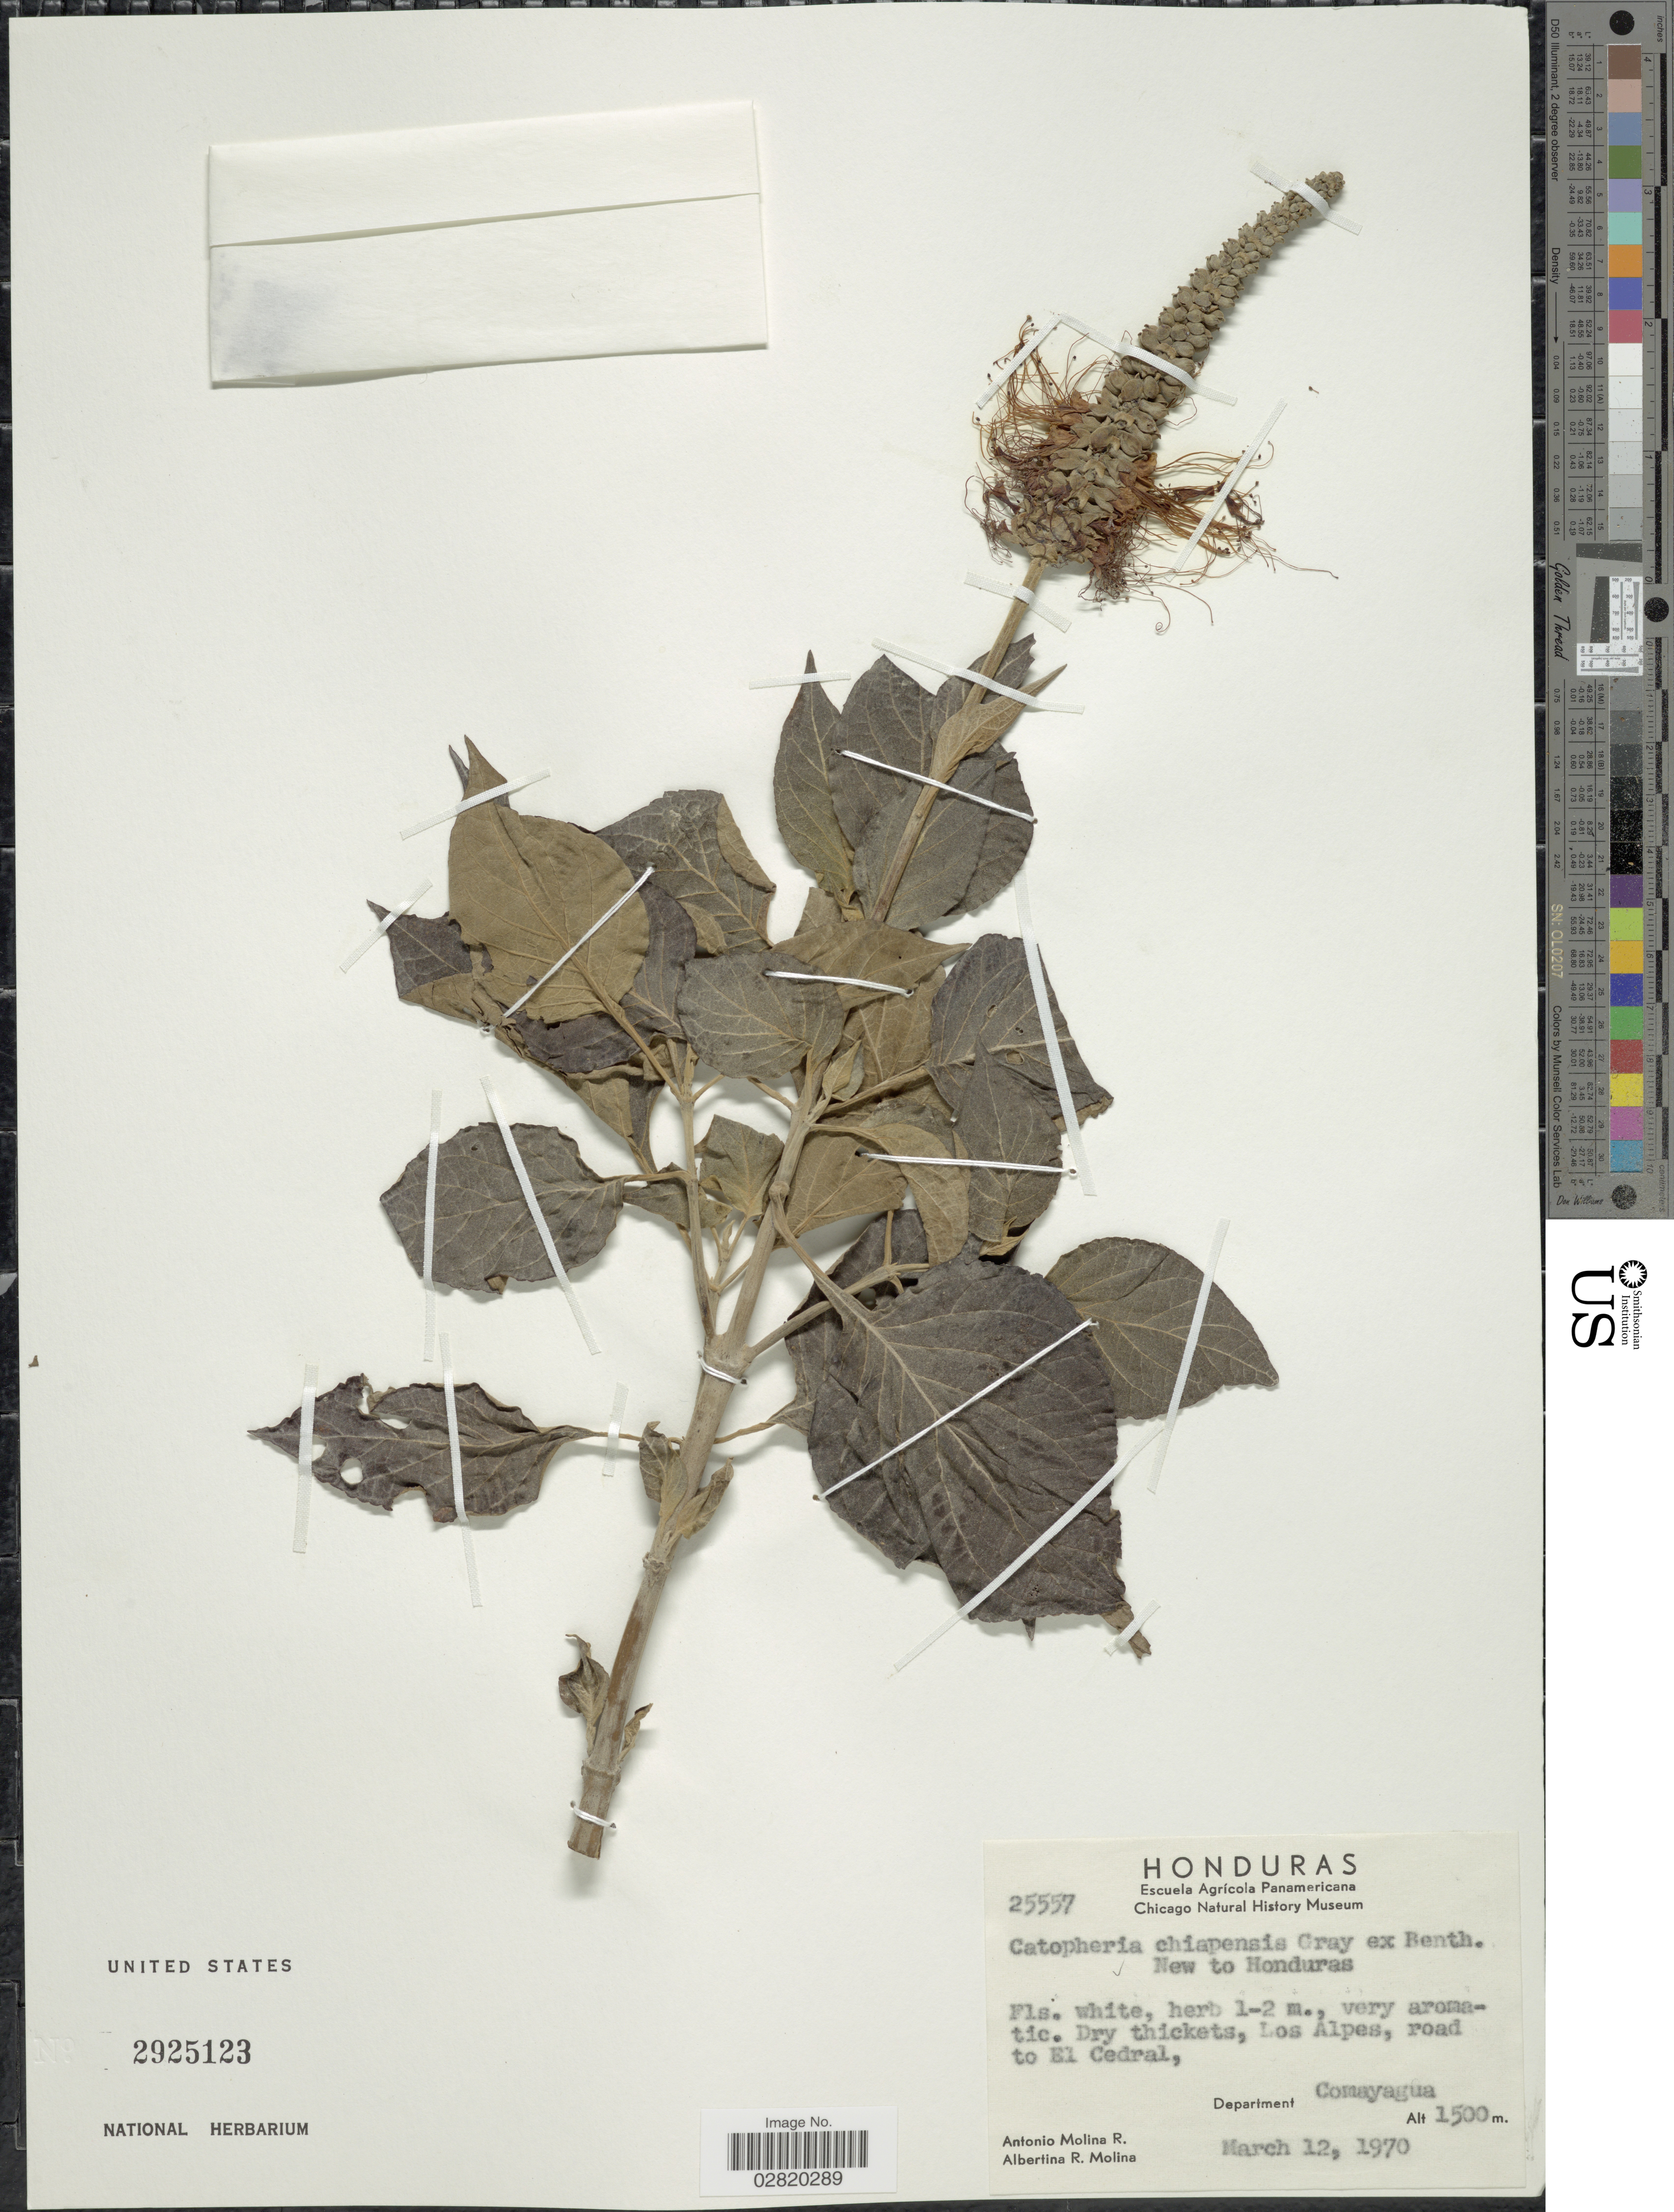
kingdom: Plantae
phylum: Tracheophyta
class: Magnoliopsida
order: Lamiales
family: Lamiaceae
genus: Catoferia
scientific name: Catoferia chiapensis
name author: A. Gray ex Benth.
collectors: A. Molina R. & A. R. Molina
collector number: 25557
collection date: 1970-03-12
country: Honduras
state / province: Comayagua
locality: Los Alpes, road to El Cedral, Department Comayagua.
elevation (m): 1500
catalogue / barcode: US 2925123